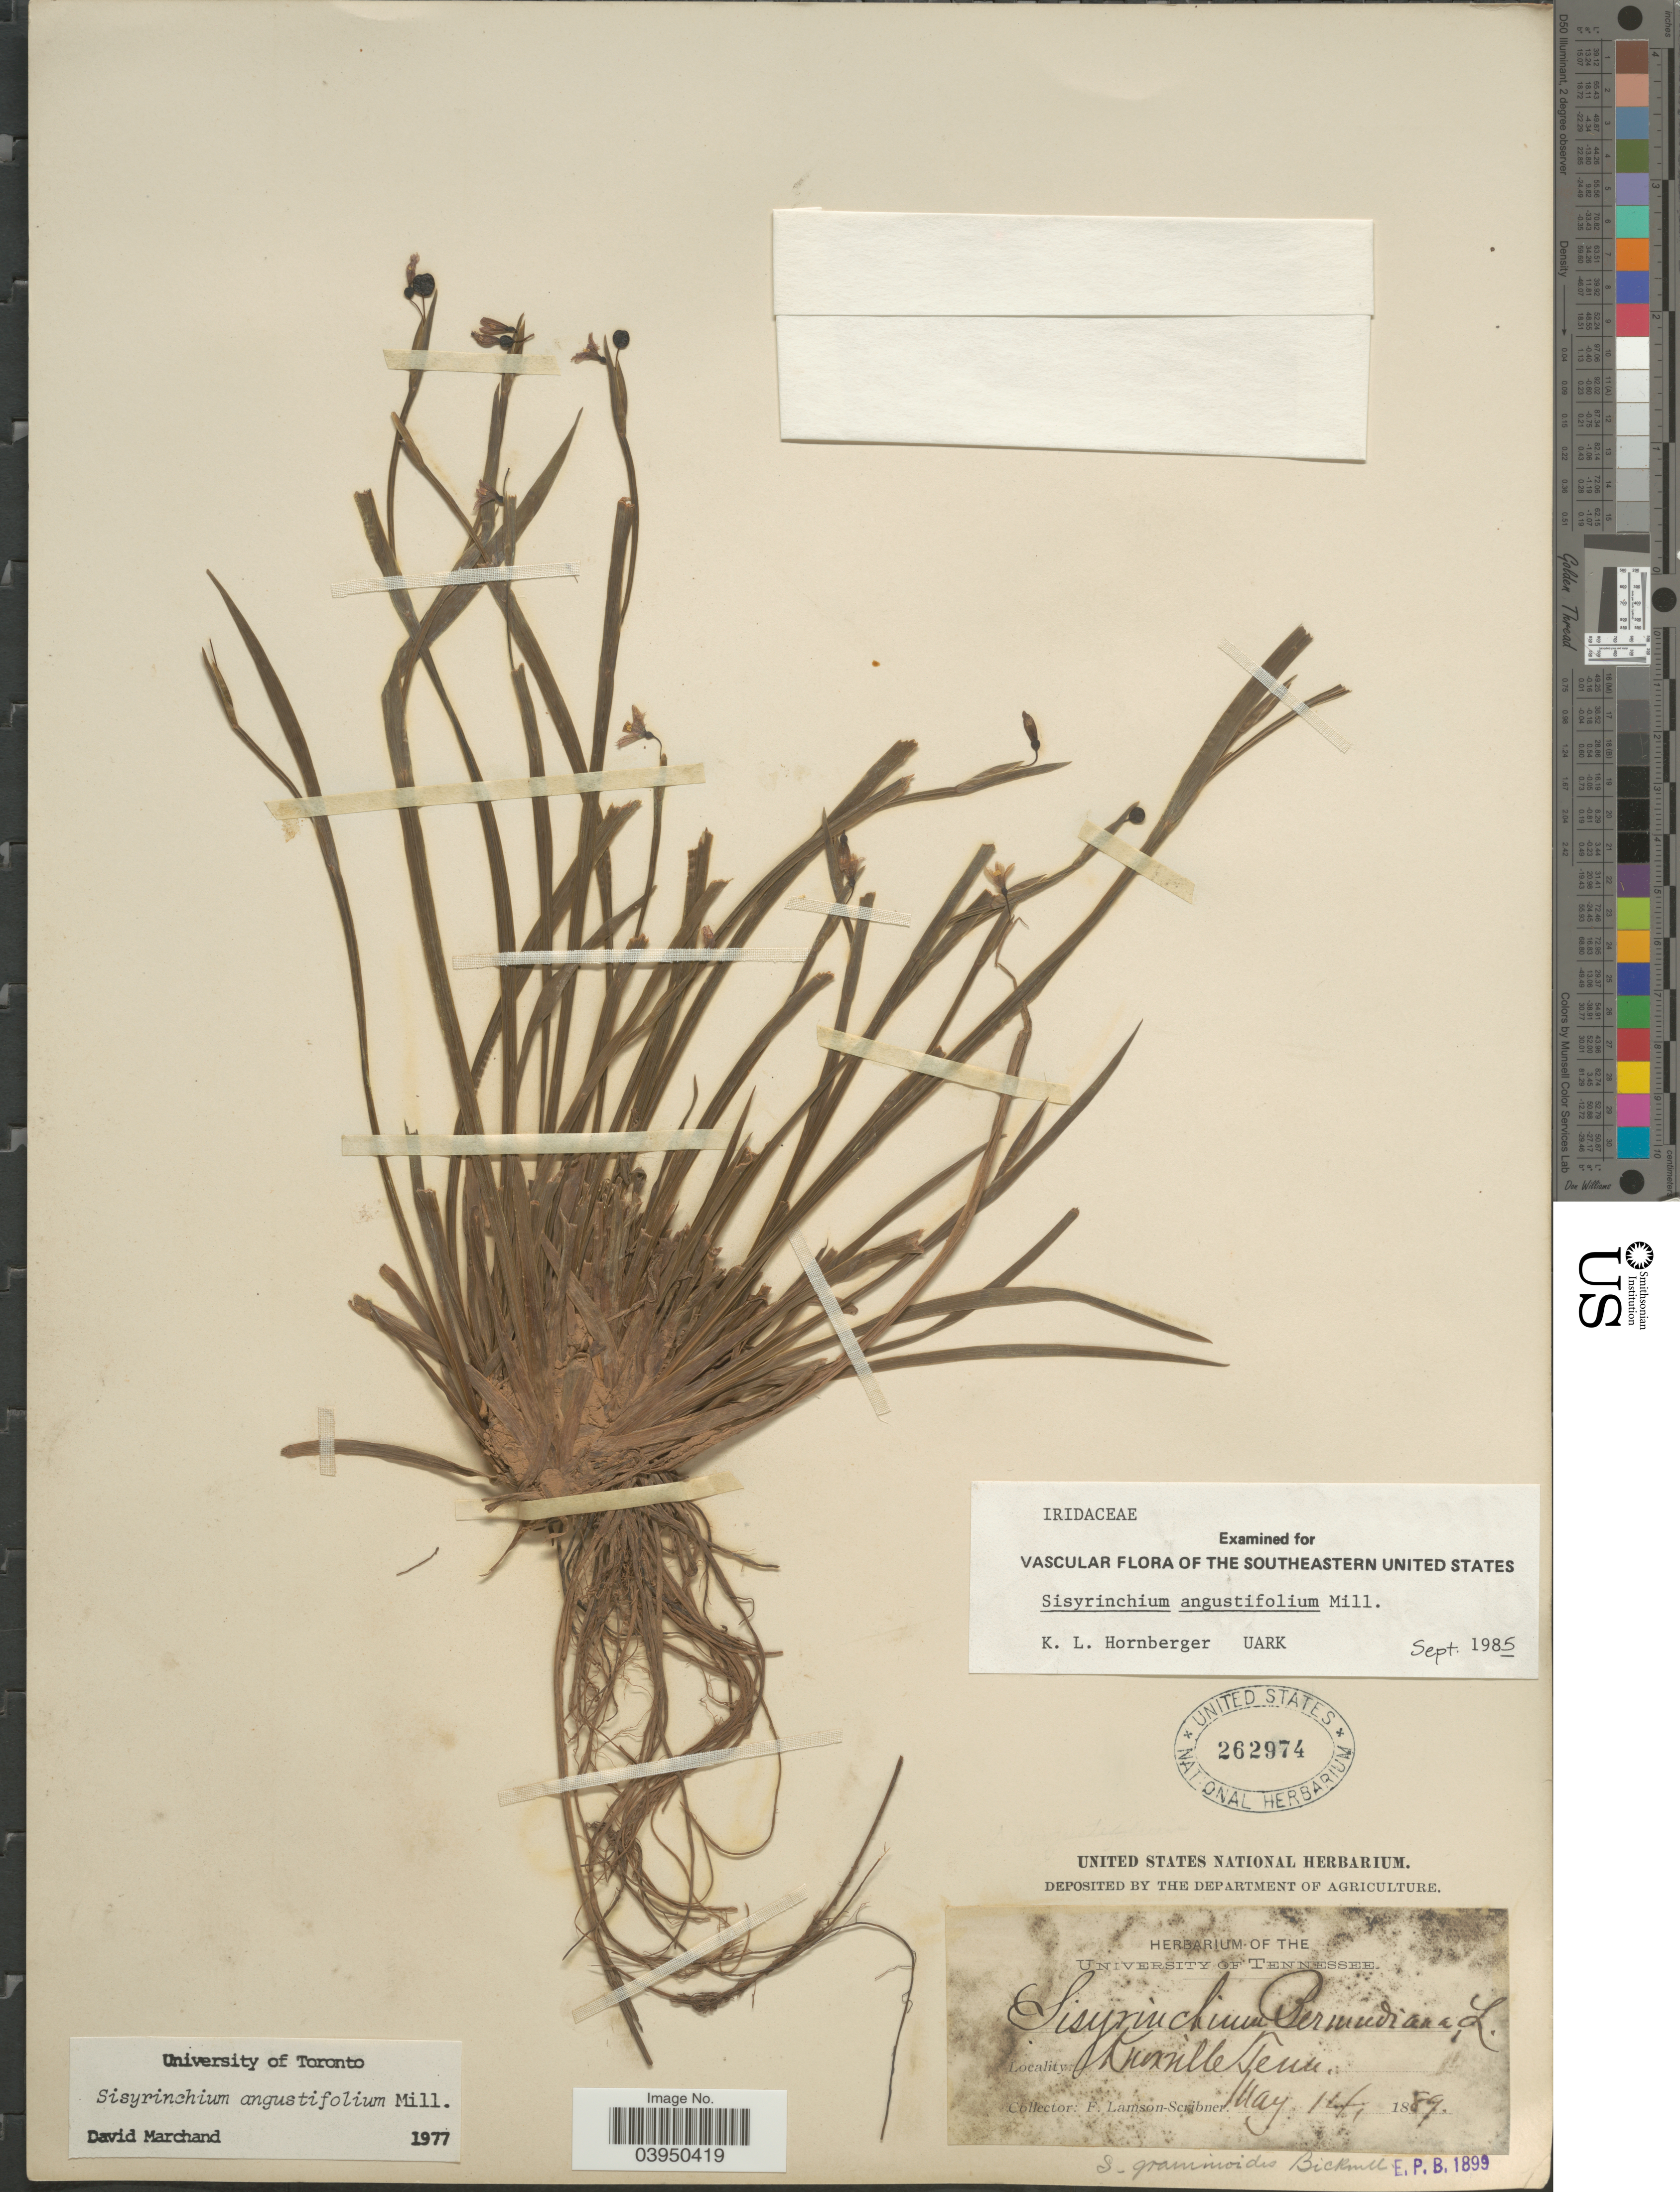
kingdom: Plantae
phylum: Tracheophyta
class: Liliopsida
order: Asparagales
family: Iridaceae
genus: Sisyrinchium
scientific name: Sisyrinchium angustifolium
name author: Mill.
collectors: F. Lamson-Scribner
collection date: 1889-05-14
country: United States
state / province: Tennessee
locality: Knoxville.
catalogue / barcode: US 262974